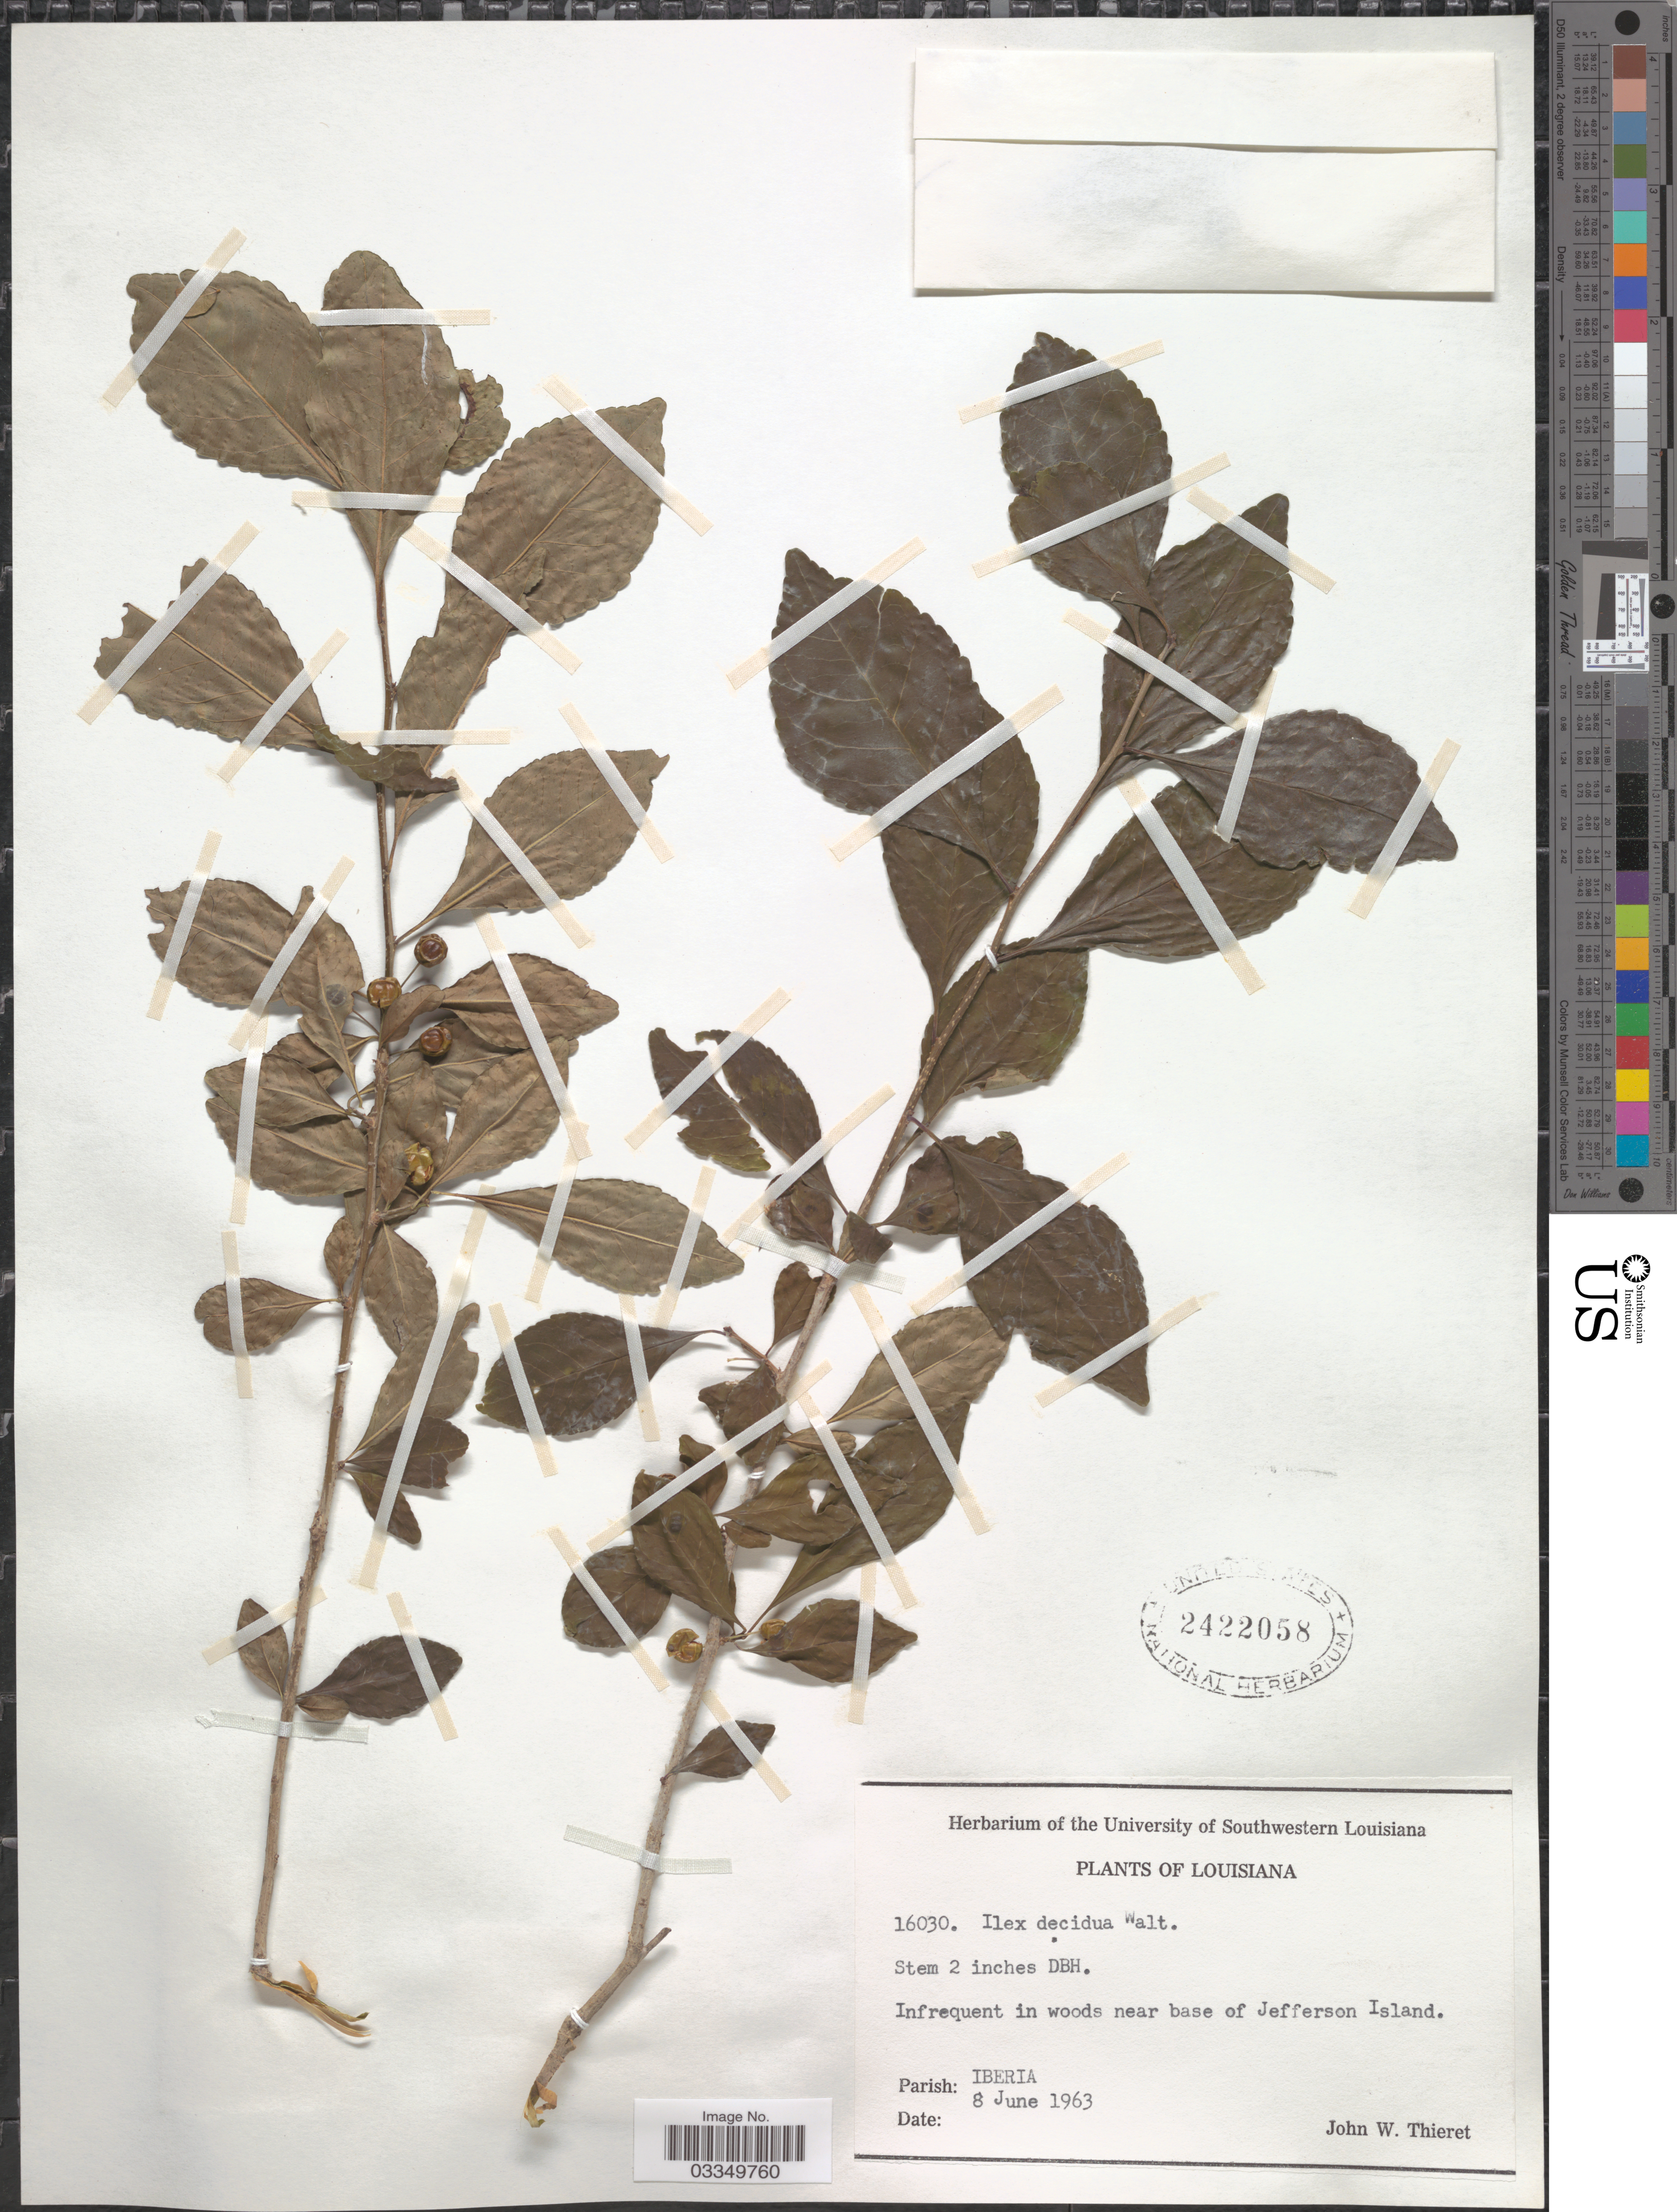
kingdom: Plantae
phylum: Tracheophyta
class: Magnoliopsida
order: Aquifoliales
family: Aquifoliaceae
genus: Ilex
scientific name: Ilex decidua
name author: Walter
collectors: J. W. Thieret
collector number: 16030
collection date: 1963-06-08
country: United States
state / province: Louisiana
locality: Near base of Jefferson Island. Parish: Iberia.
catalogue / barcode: US 2422058